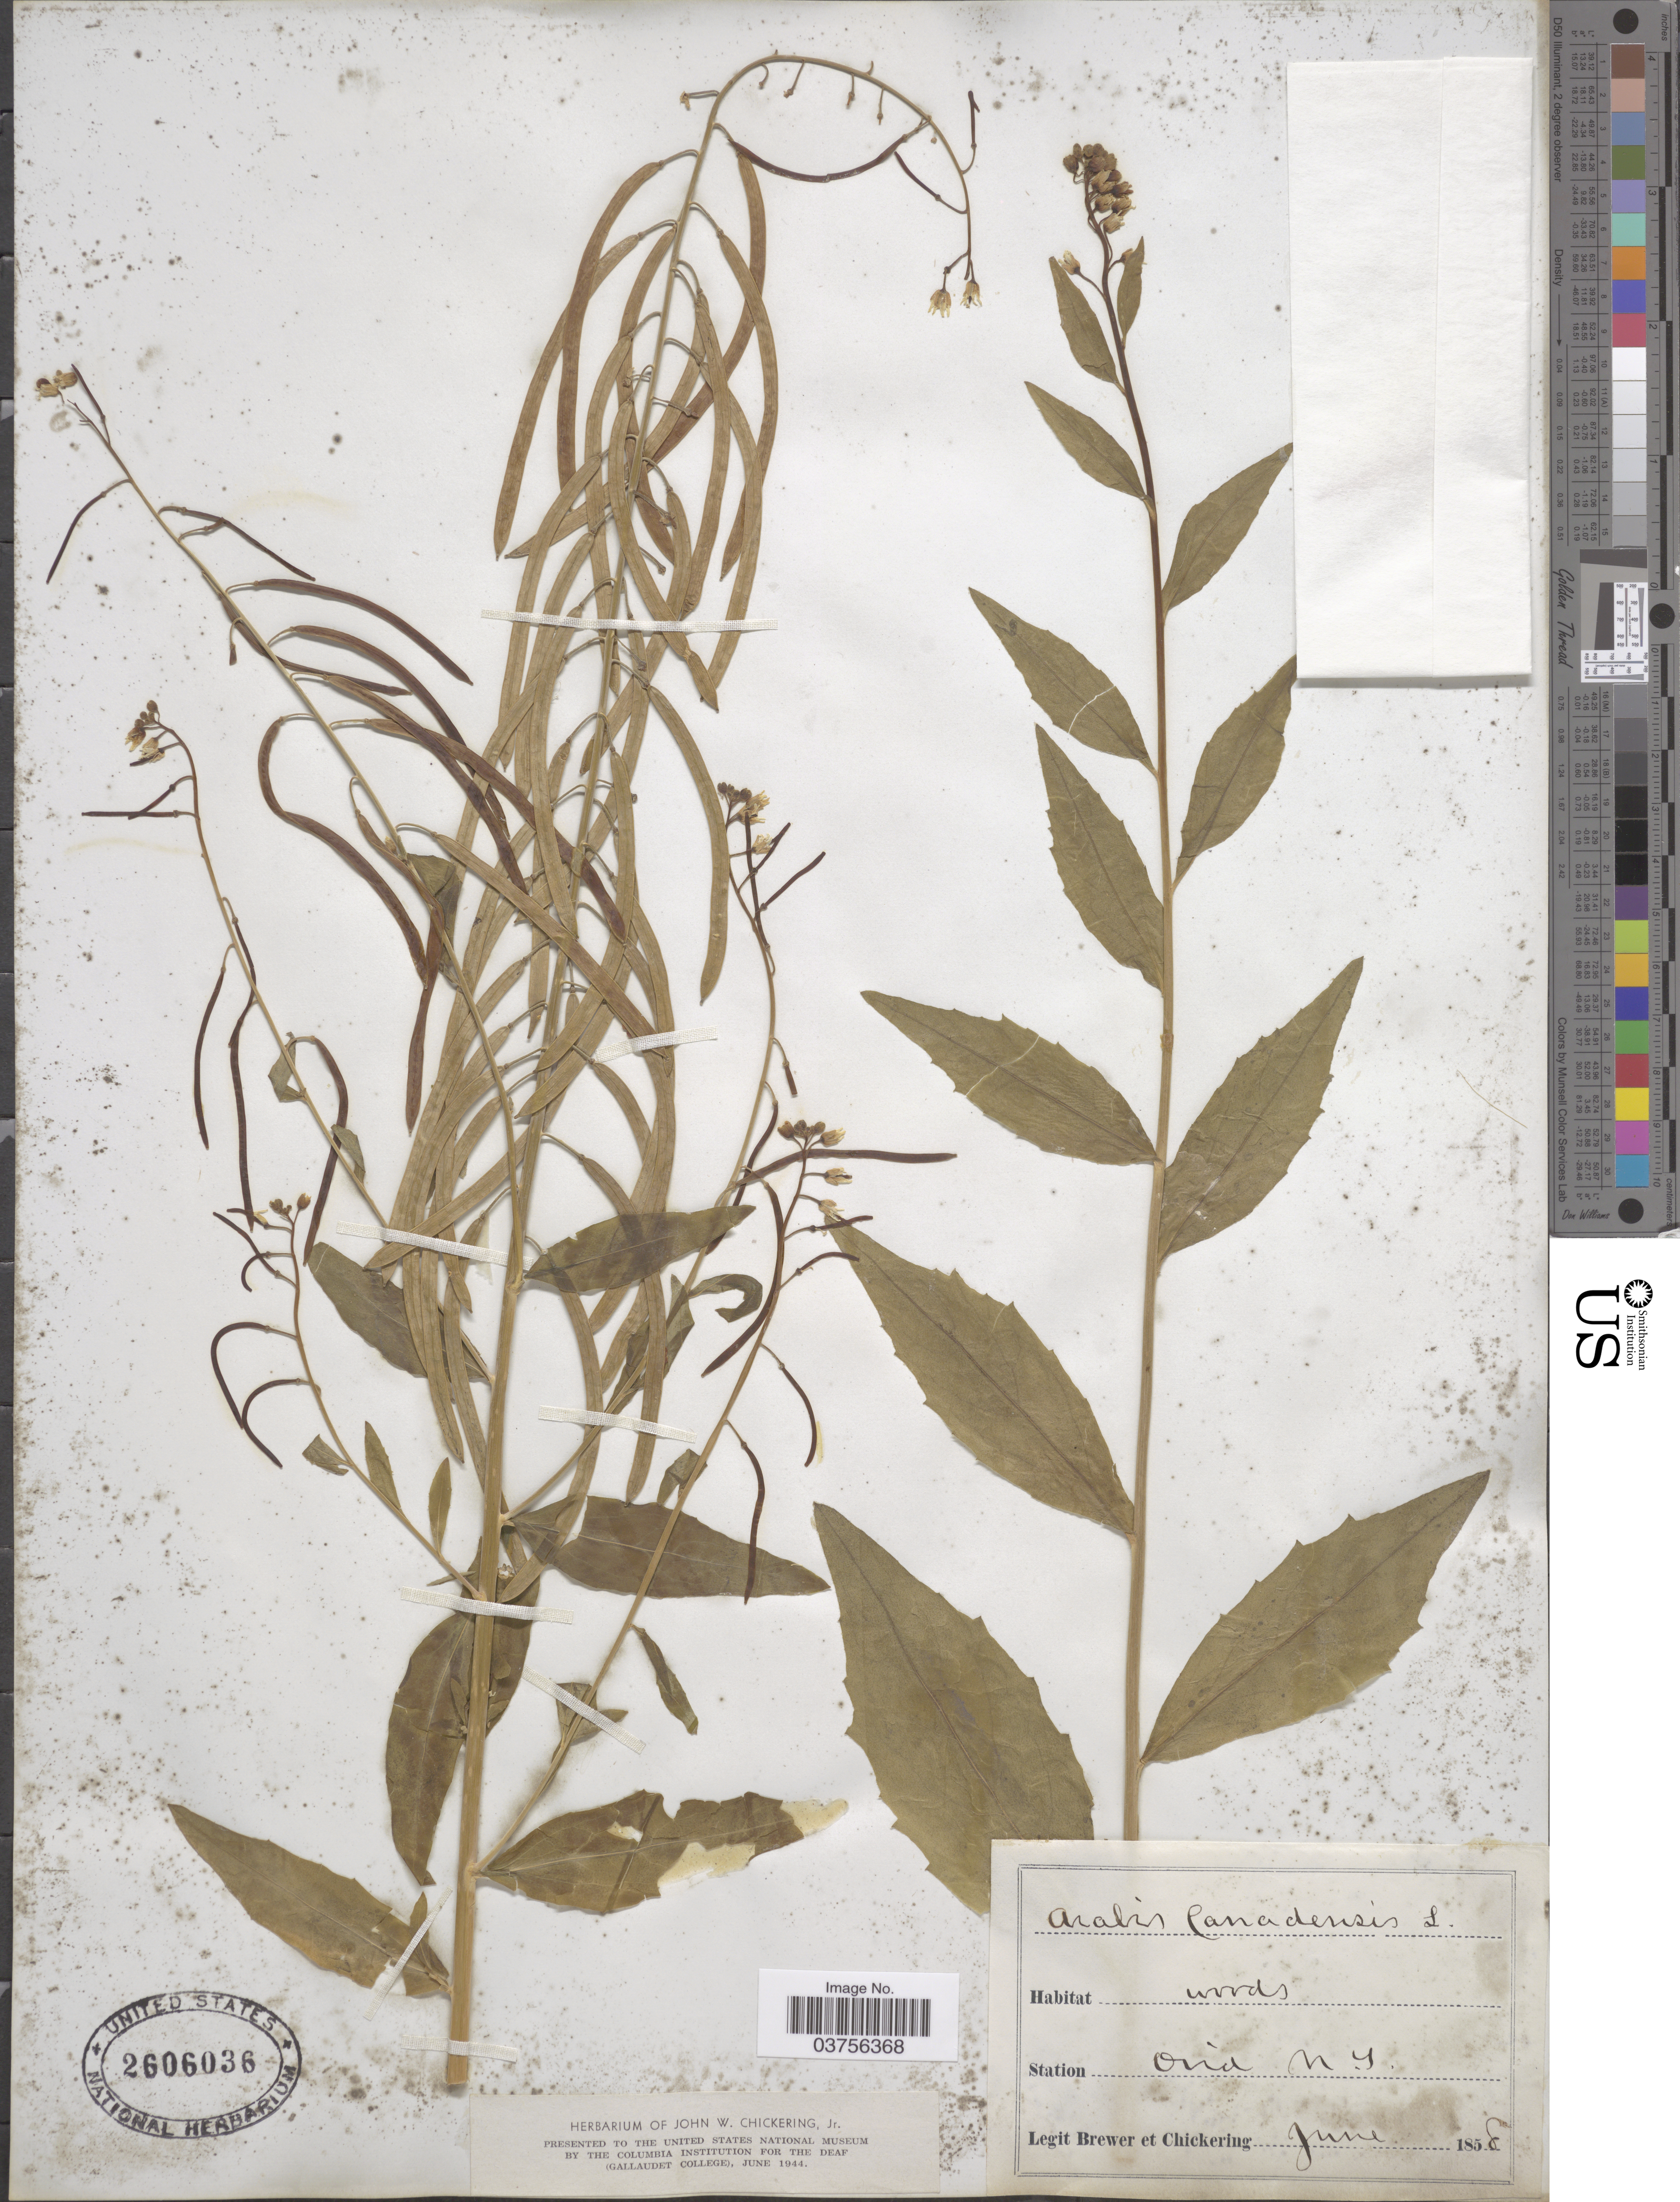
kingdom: Plantae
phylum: Tracheophyta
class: Magnoliopsida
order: Brassicales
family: Brassicaceae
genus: Arabis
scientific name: Arabis canadensis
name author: L.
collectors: -. Brewer & J. Chickering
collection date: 1858-06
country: United States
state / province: New York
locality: Ovid.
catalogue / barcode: US 2606036